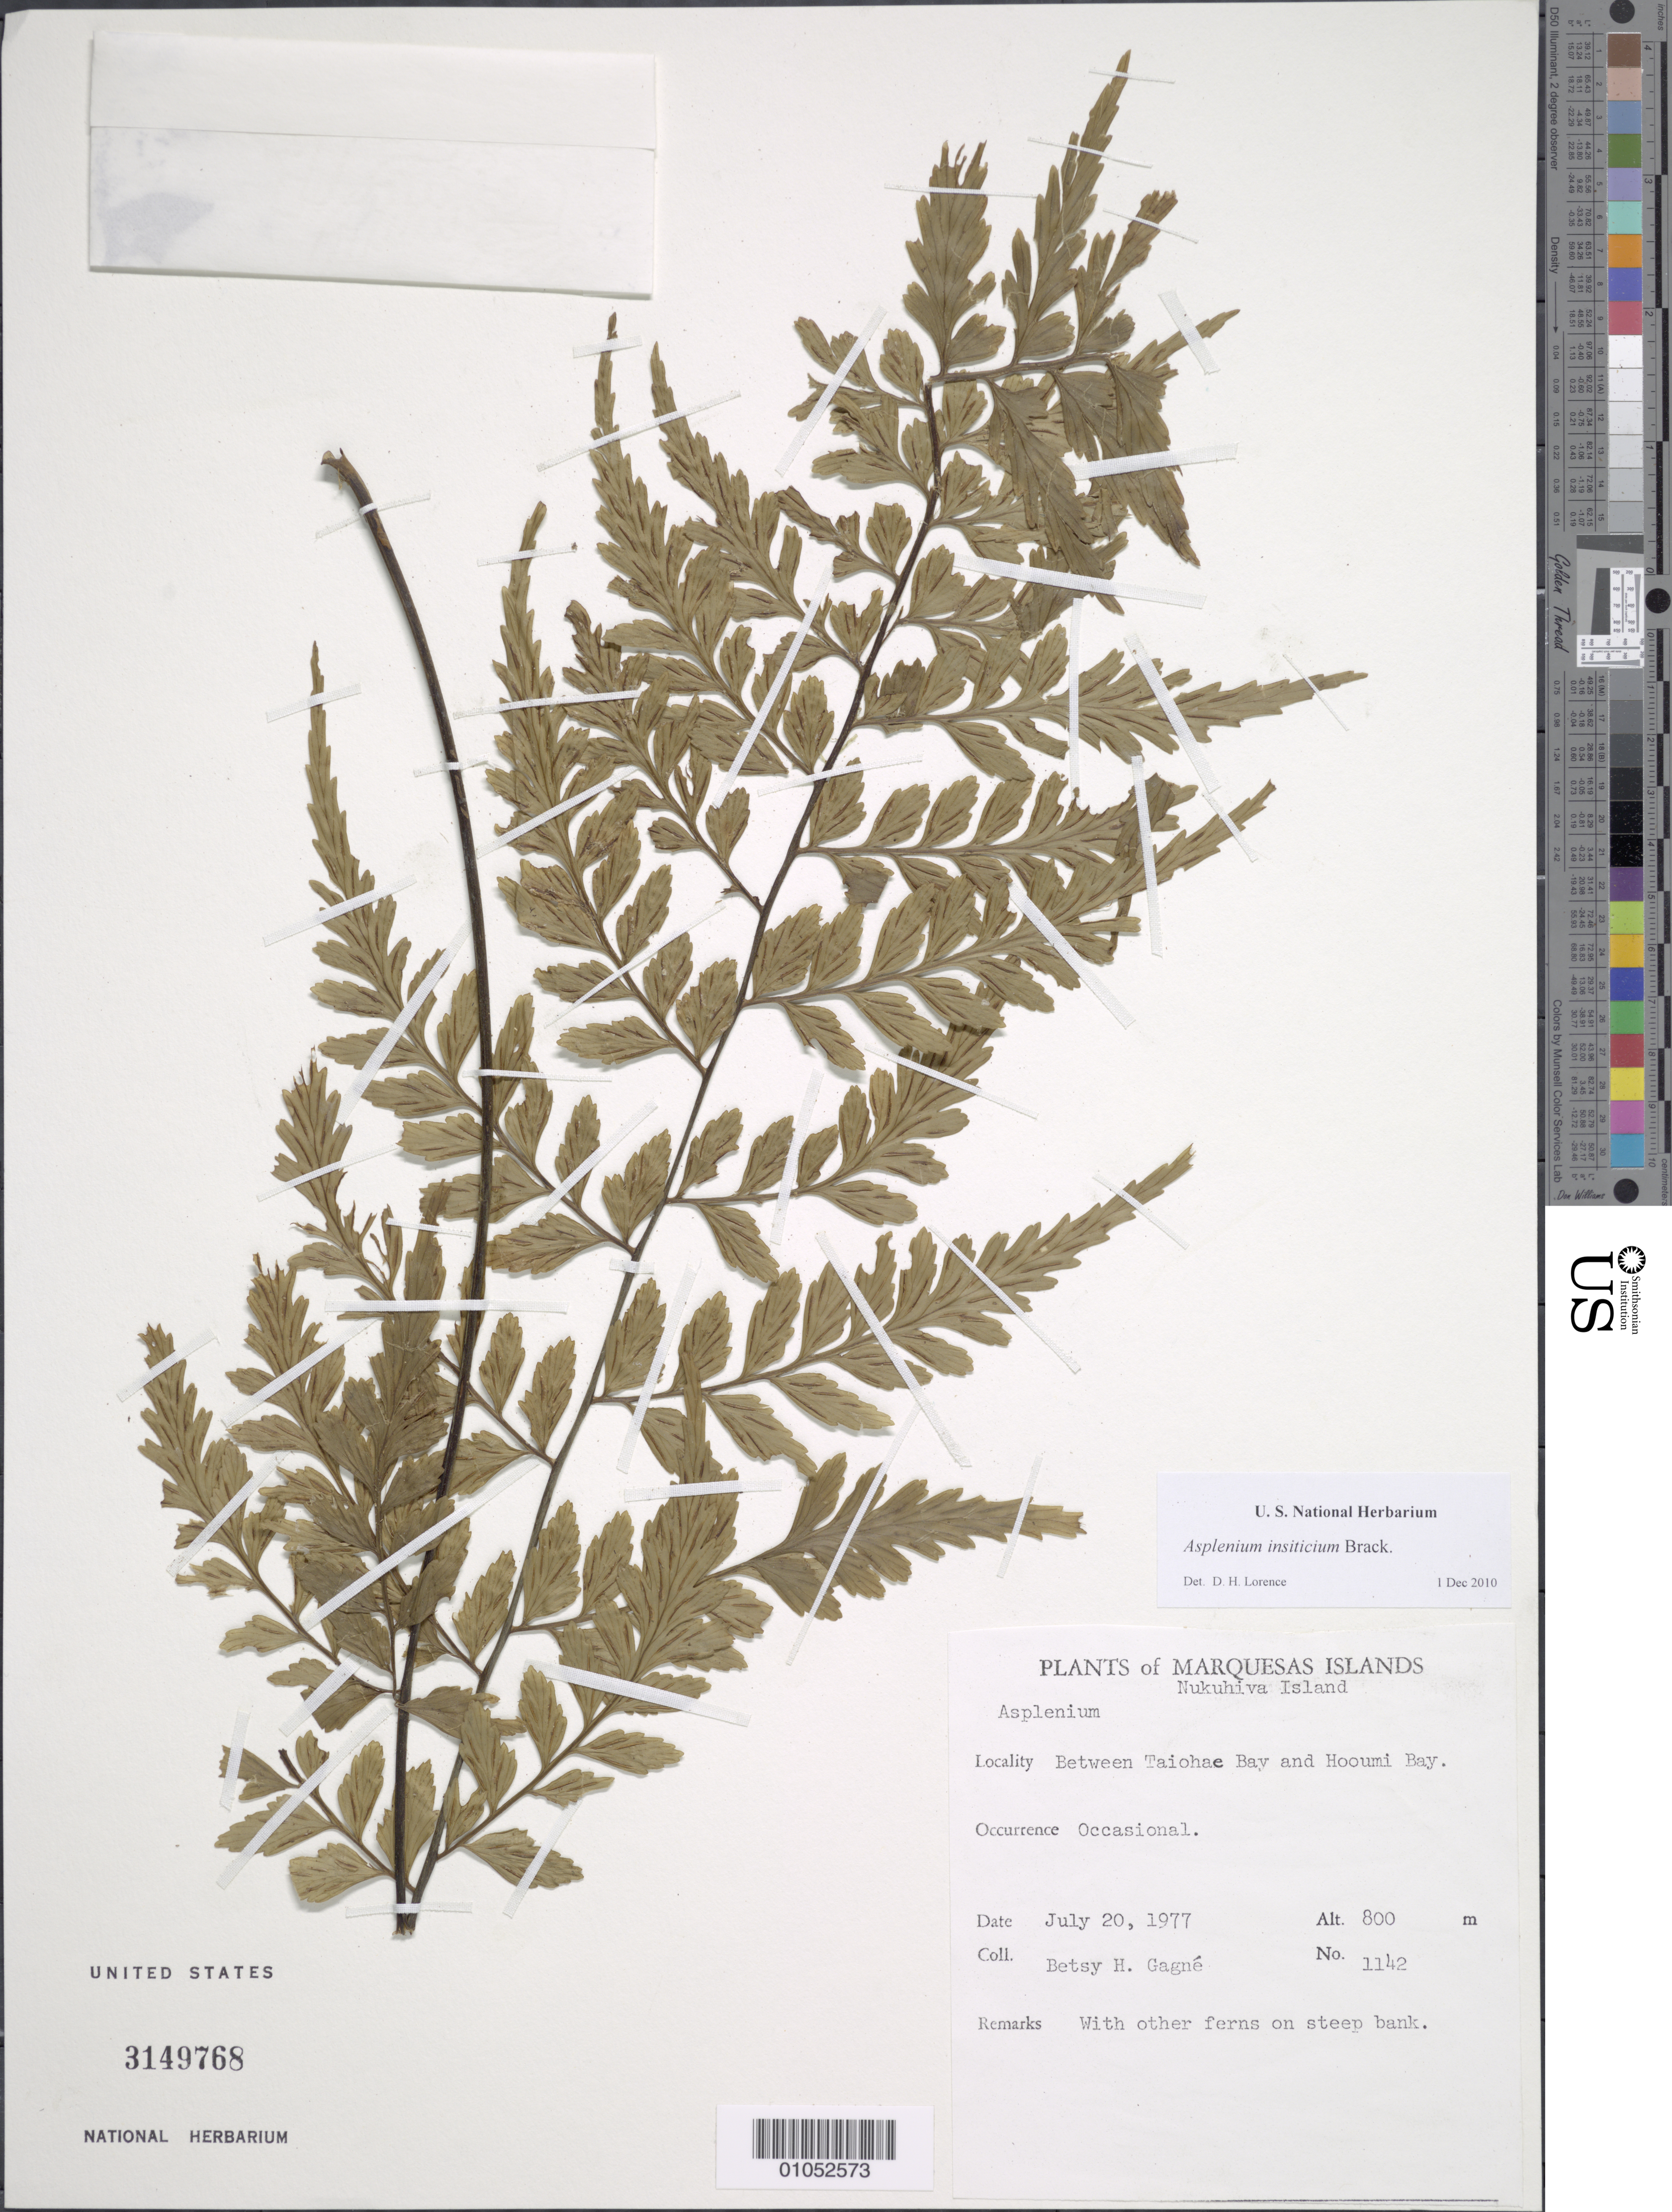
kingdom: Plantae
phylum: Tracheophyta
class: Polypodiopsida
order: Polypodiales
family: Aspleniaceae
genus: Asplenium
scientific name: Asplenium insiticium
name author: Brack. in Wilkes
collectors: B. H. Gagné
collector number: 1142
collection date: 1977-07-20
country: French Polynesia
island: Nuku Hiva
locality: Between Taiohae Bay and Hooumi Bay.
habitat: With other ferns on steep bank. Occassional.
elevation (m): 800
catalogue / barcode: US 3149768